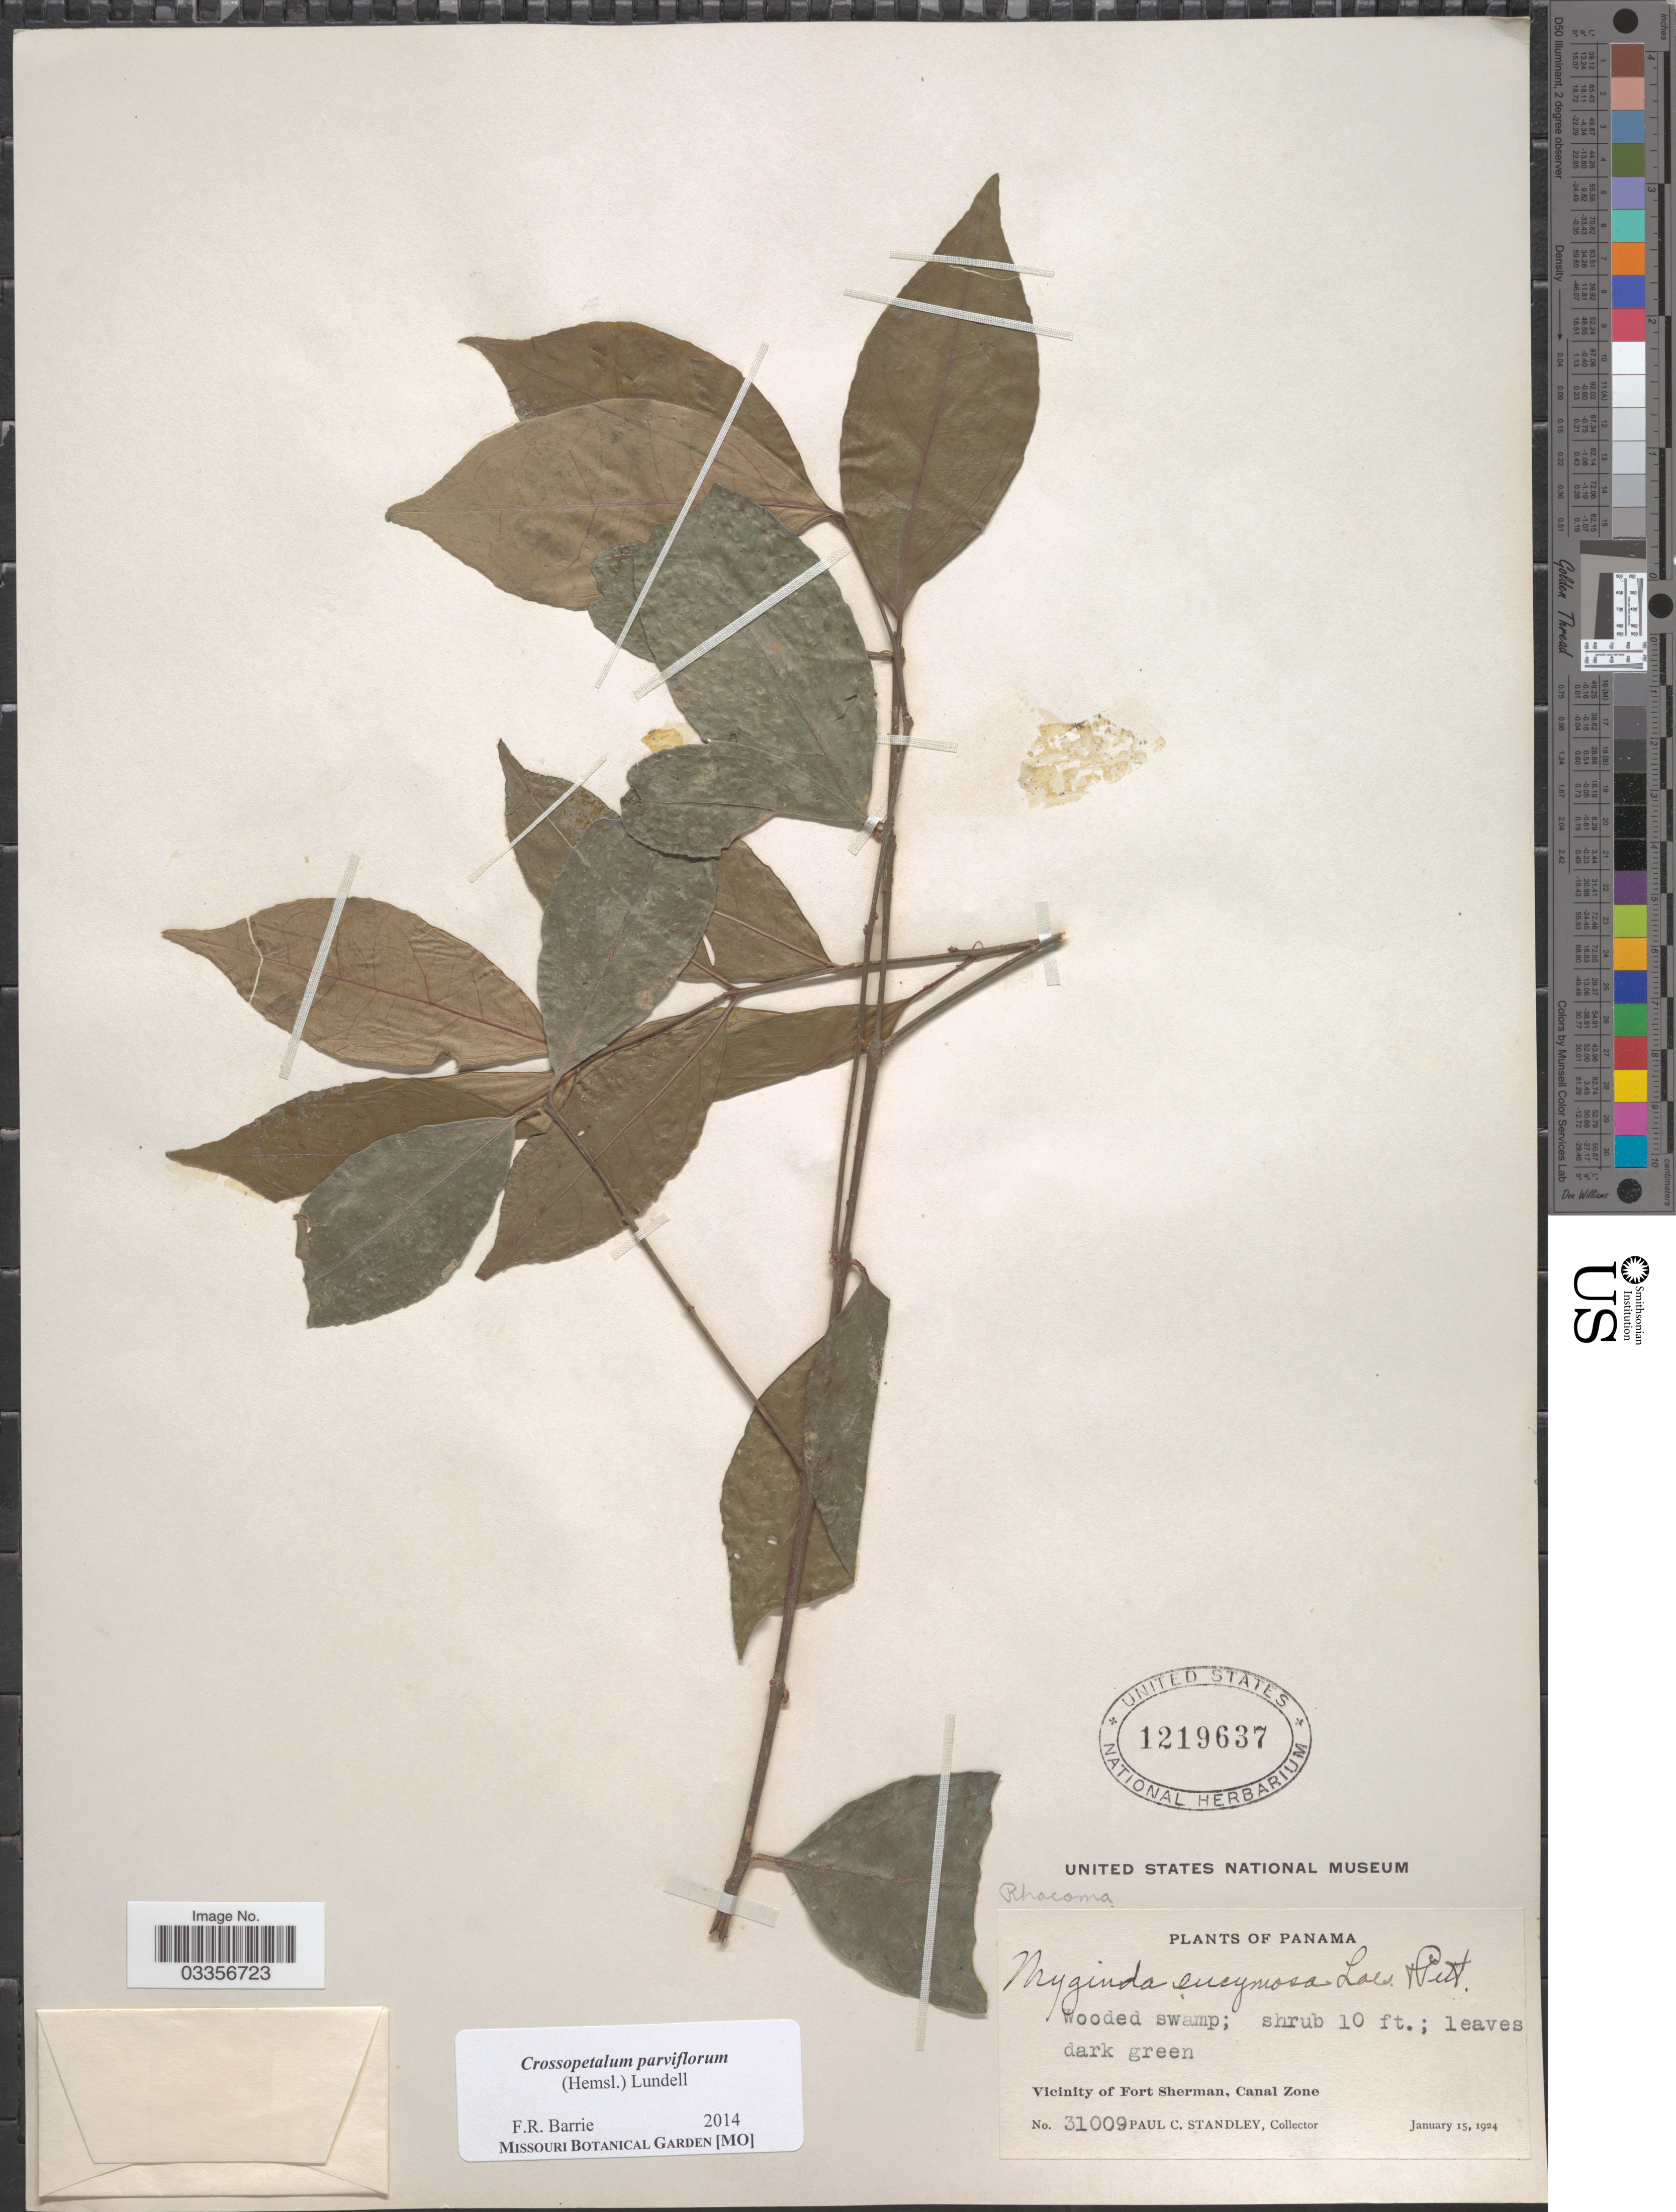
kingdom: Plantae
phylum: Tracheophyta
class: Magnoliopsida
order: Celastrales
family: Celastraceae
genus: Crossopetalum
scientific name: Crossopetalum parviflorum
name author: L.O. Williams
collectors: P. C. Standley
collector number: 31009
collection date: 1924-01-15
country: Panama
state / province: Colón / Panamá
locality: Vicinity of Fort Sherman, Canal Zone.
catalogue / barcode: US 1219637